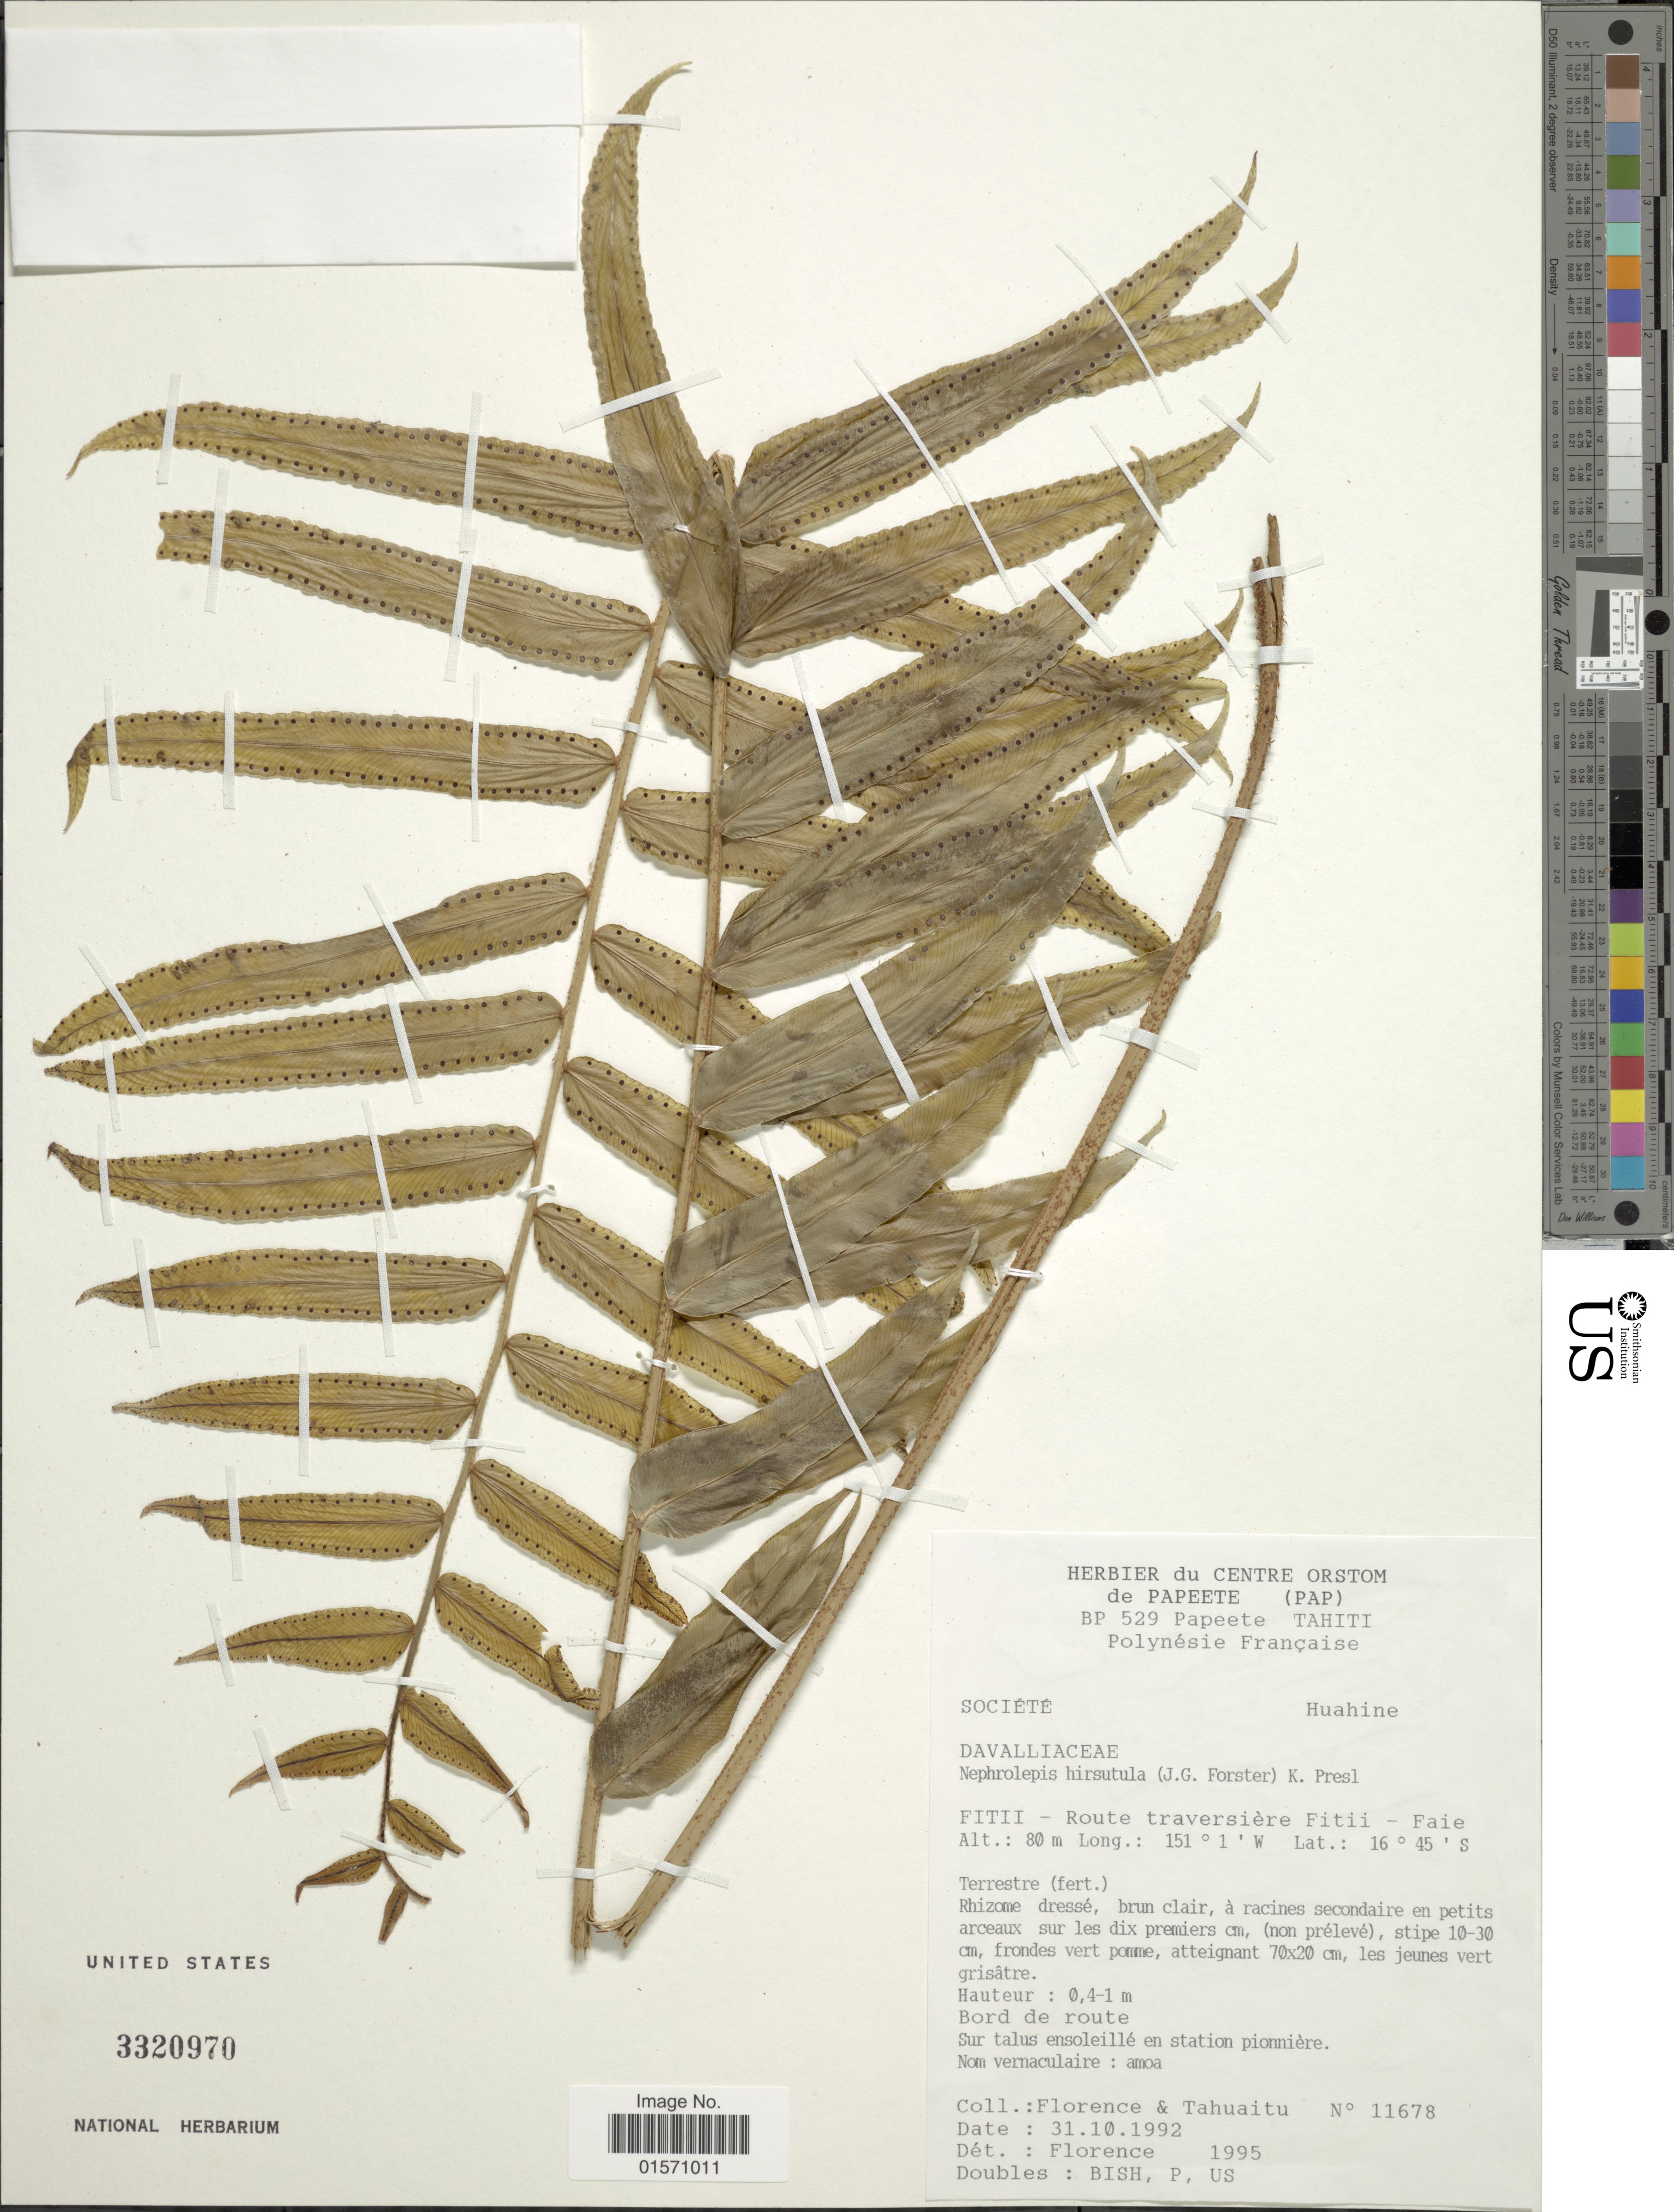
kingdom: Plantae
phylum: Tracheophyta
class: Polypodiopsida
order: Polypodiales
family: Nephrolepidaceae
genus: Nephrolepis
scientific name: Nephrolepis hirsutula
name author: (G. Forst.) C. Presl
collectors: -. Florence & -. Tahuaitu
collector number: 11678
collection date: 1992-10-31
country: French Polynesia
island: Huahine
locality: Societe. Huahine. Fitii - Route traversière Fitii - Faie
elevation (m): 80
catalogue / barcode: US 3320970